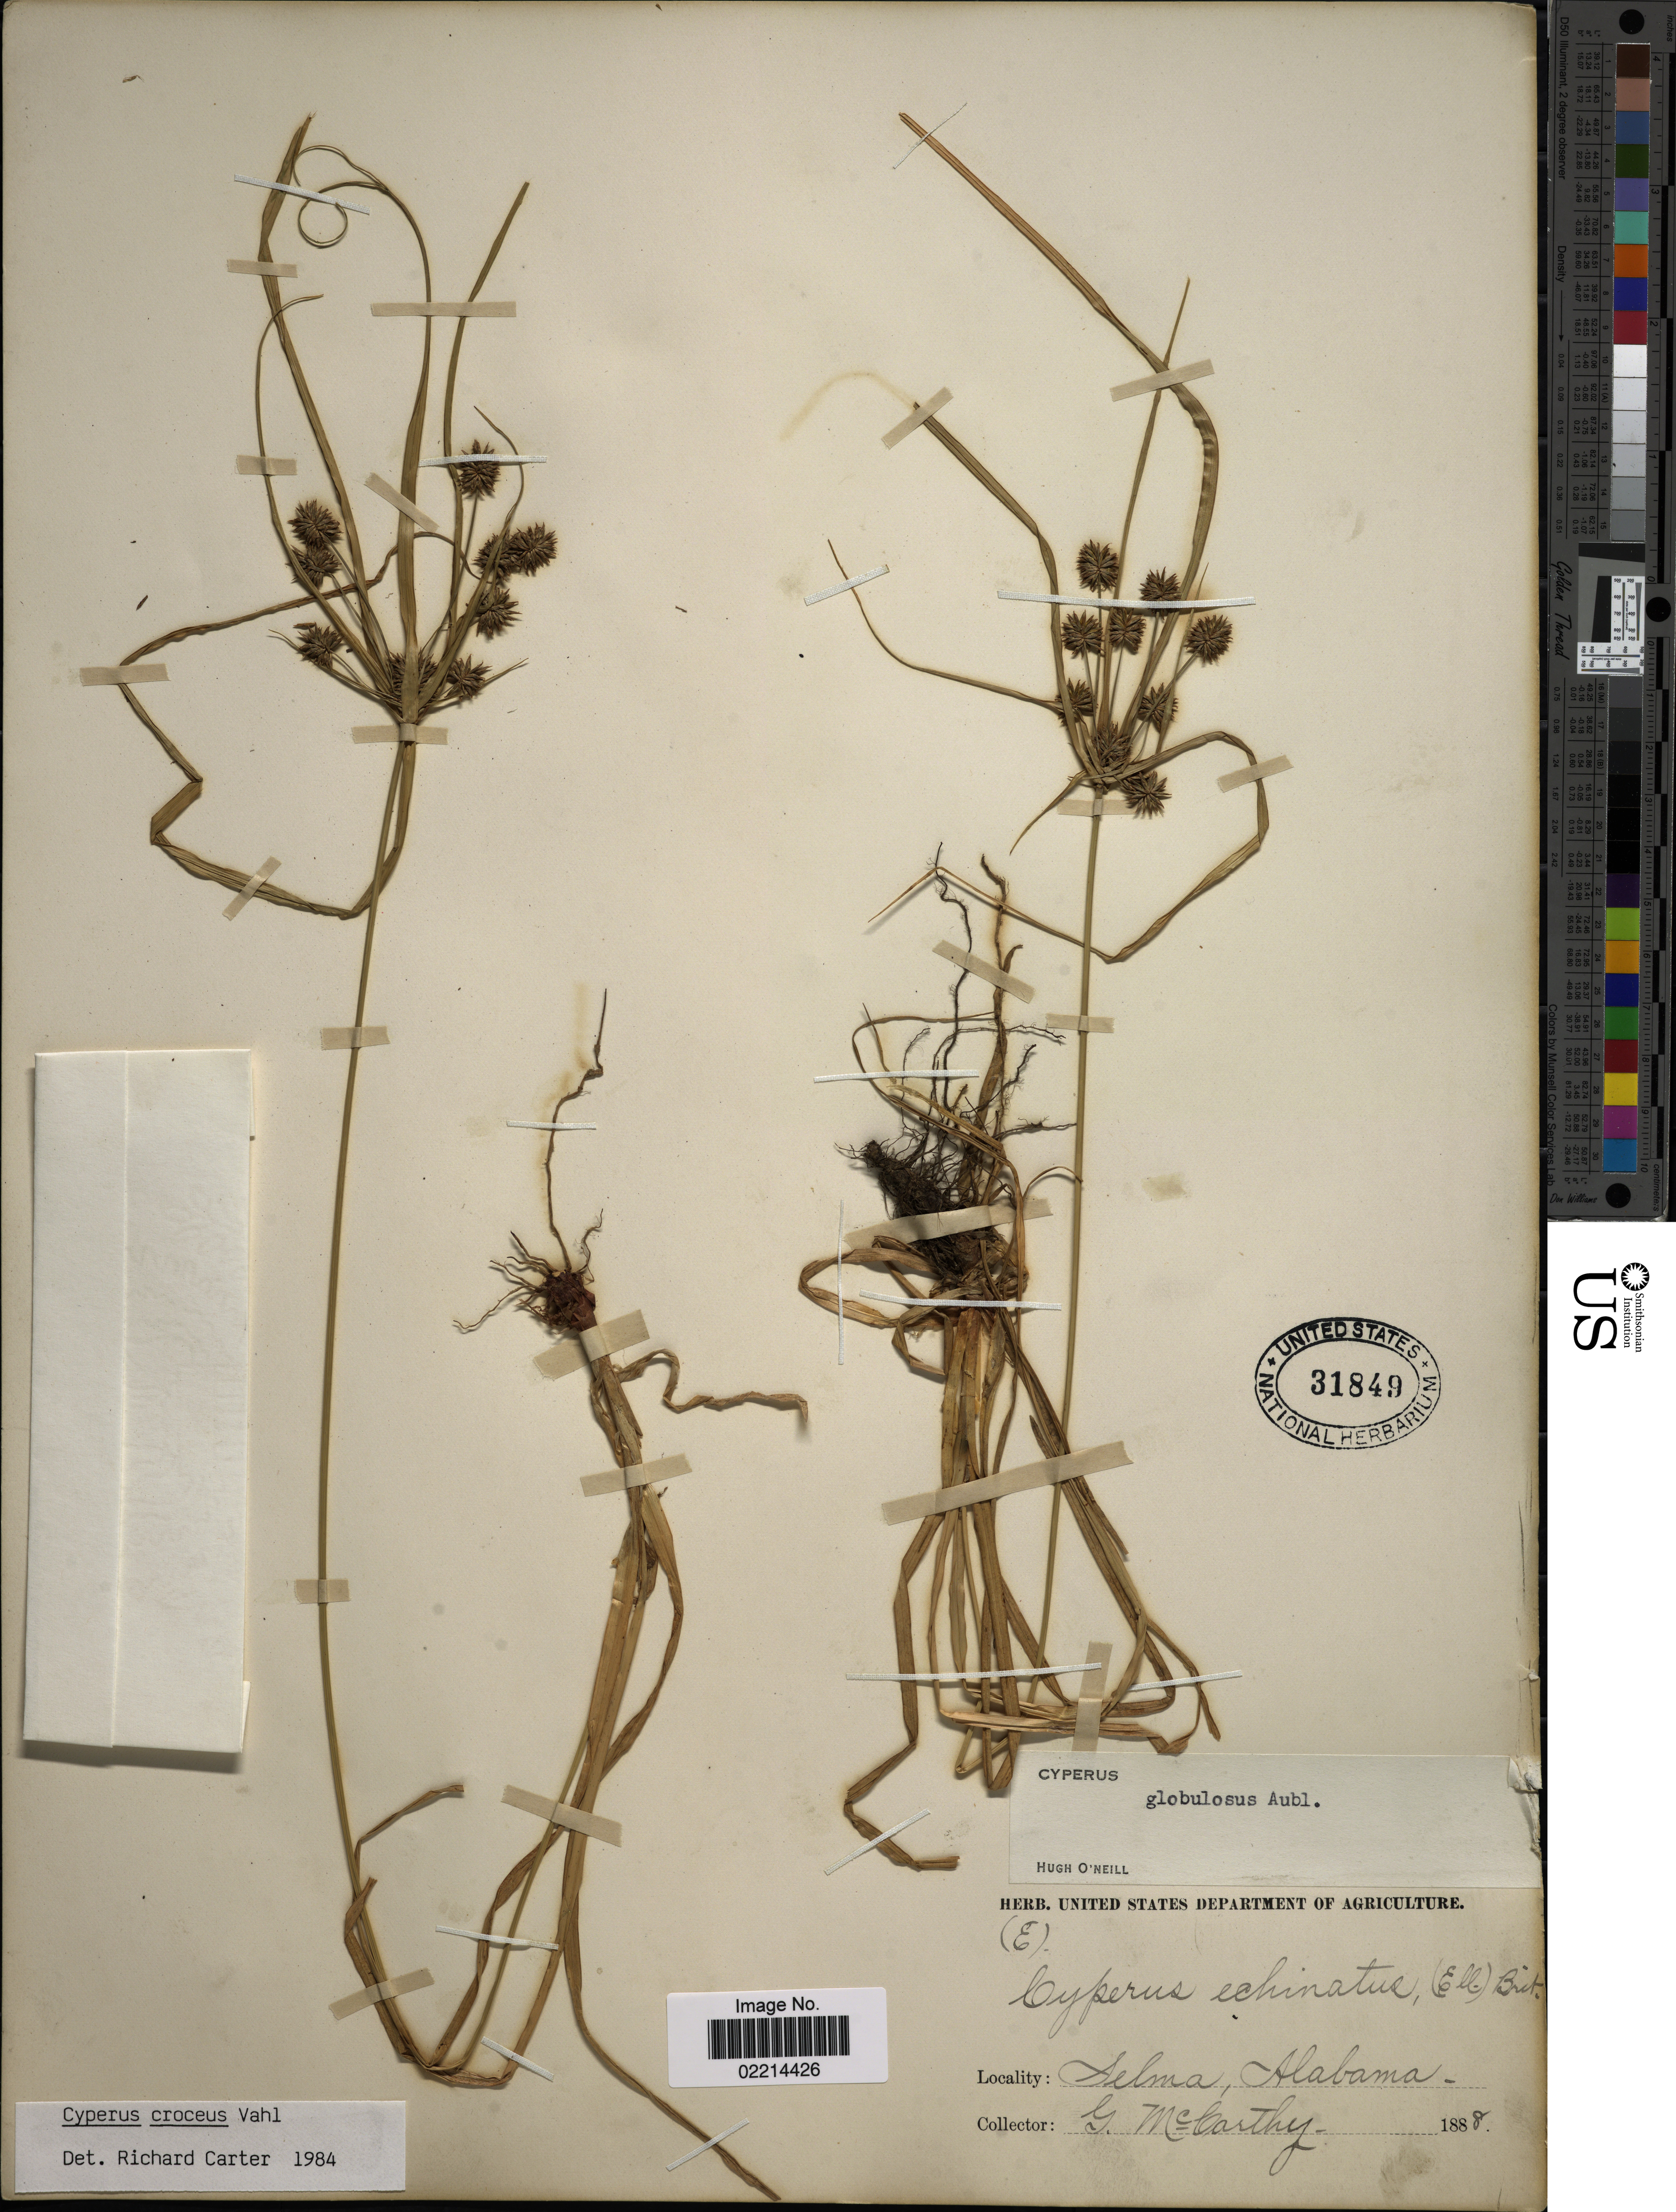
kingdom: Plantae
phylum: Tracheophyta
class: Liliopsida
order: Poales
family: Cyperaceae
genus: Cyperus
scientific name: Cyperus croceus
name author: Vahl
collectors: G. McCarthy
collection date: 1888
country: United States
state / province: Alabama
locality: Selma.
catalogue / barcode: US 31849